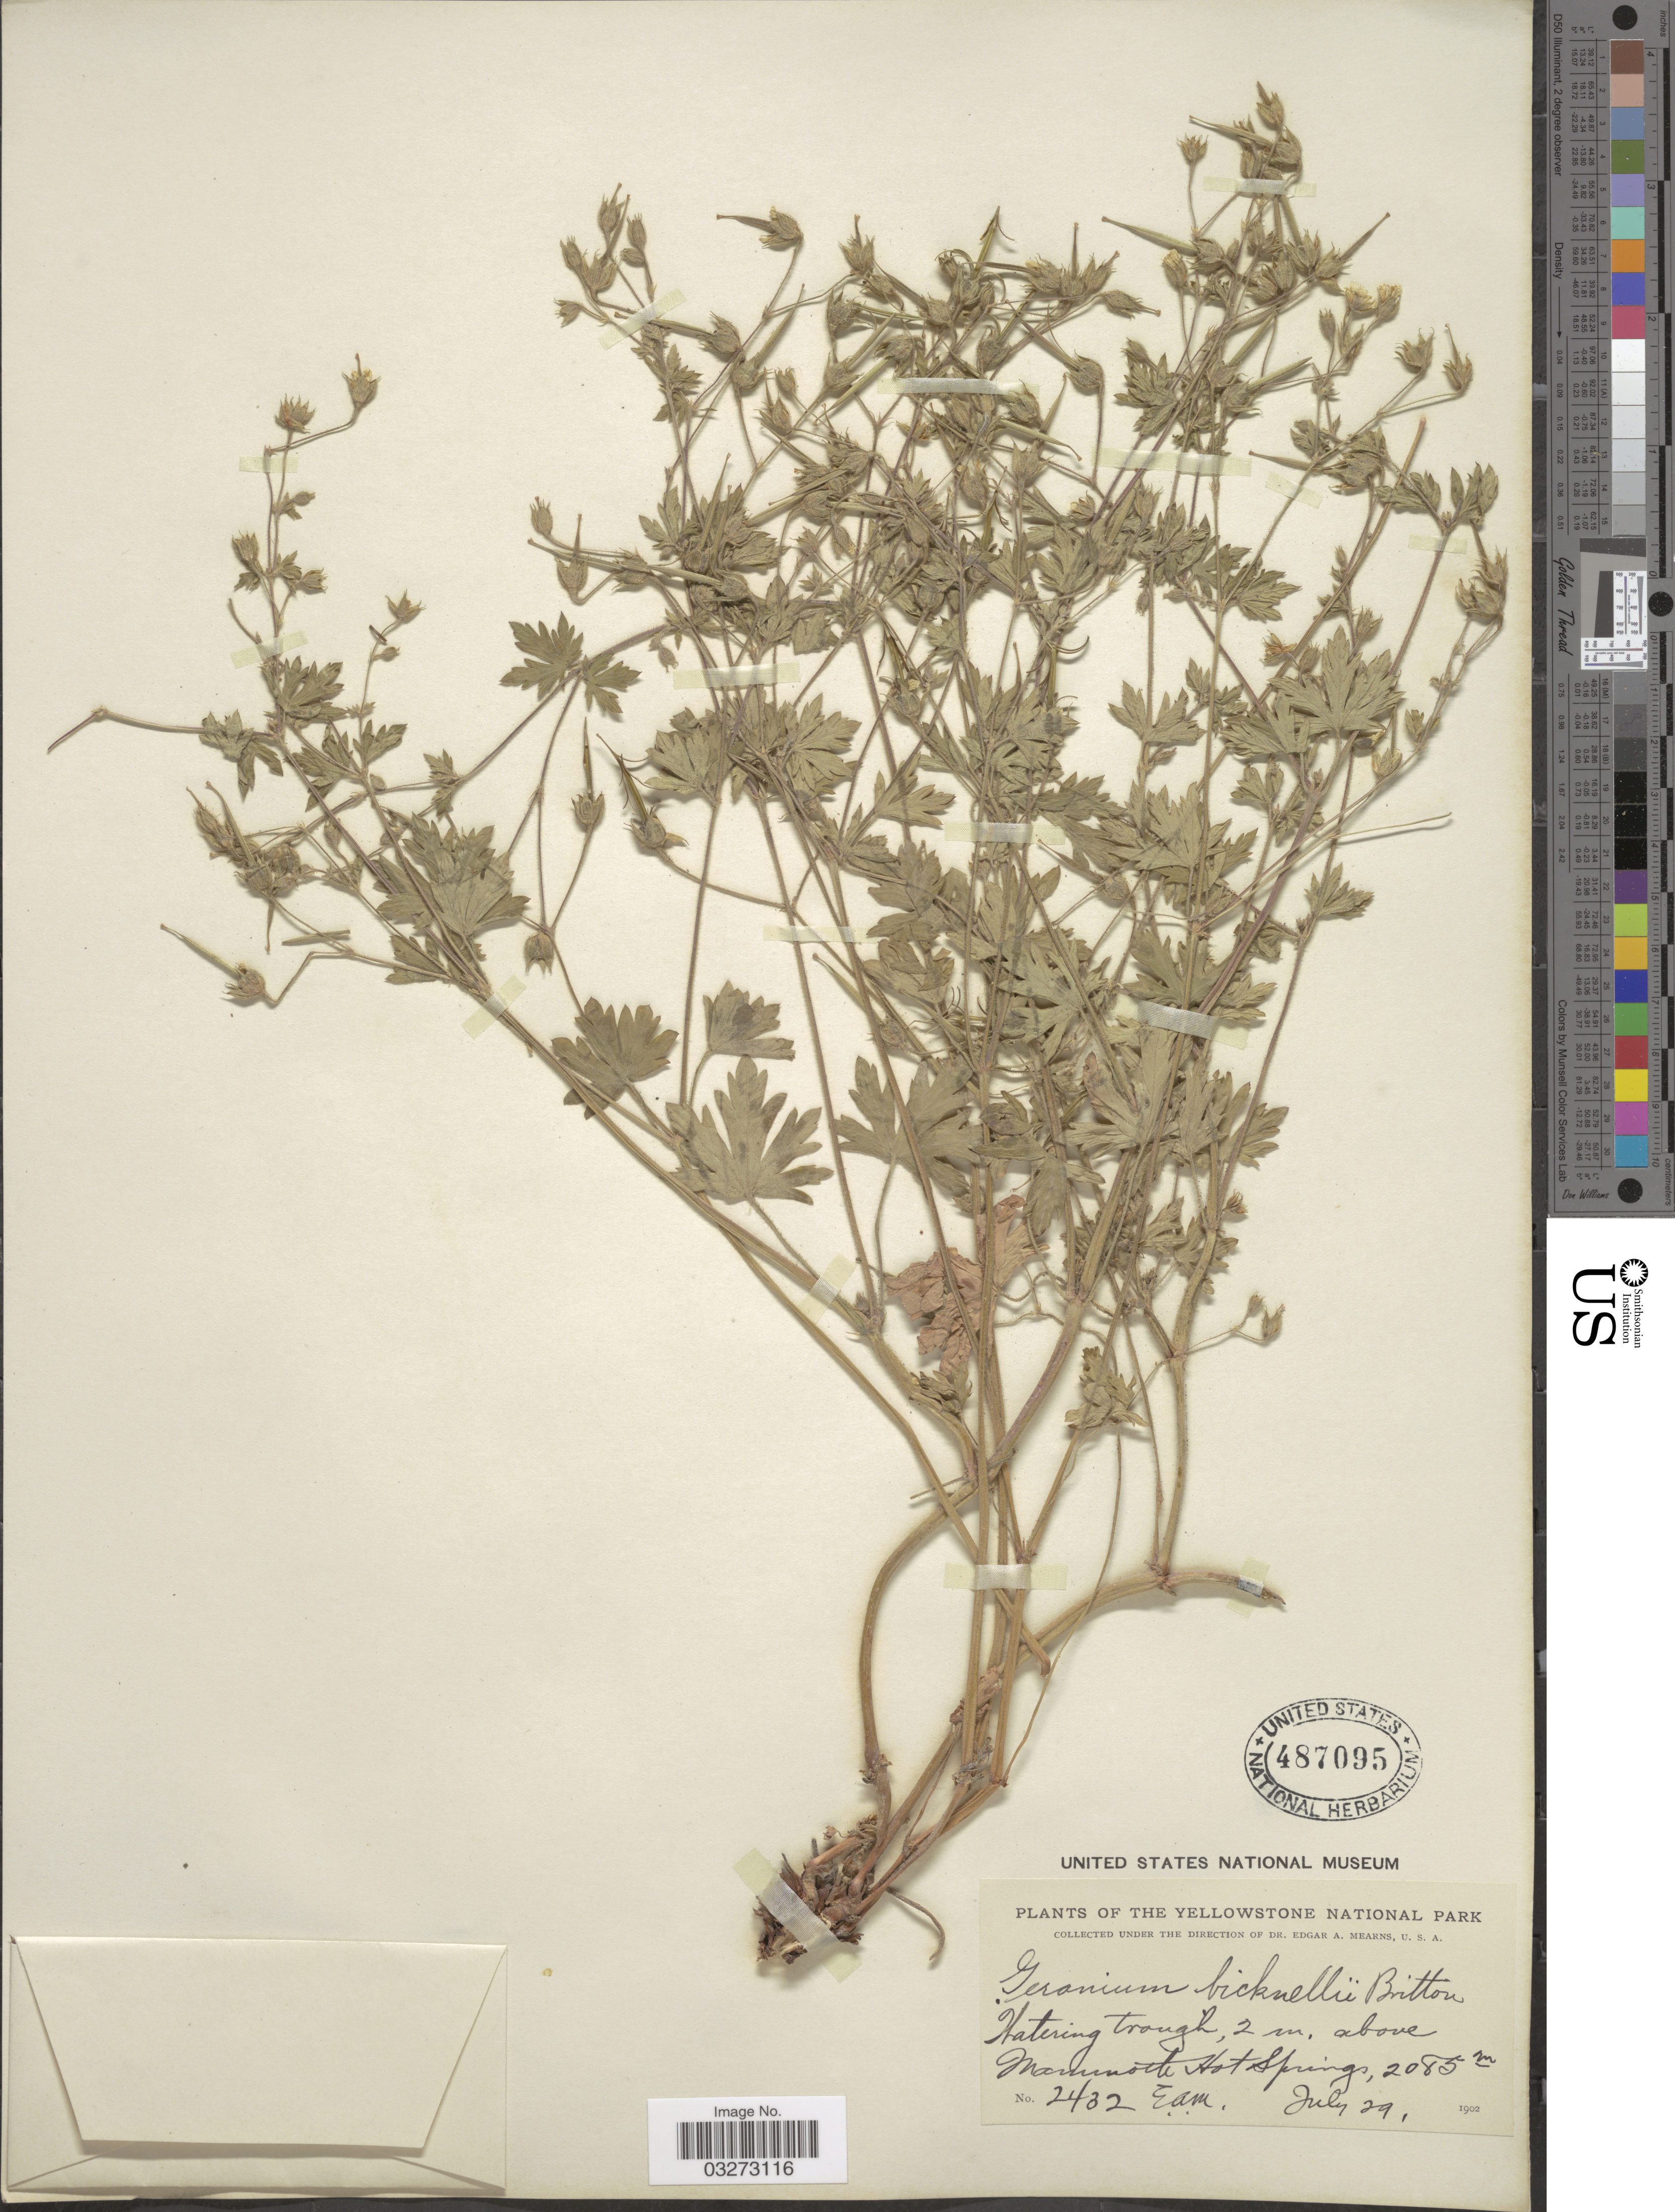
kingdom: Plantae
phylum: Tracheophyta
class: Magnoliopsida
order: Geraniales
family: Geraniaceae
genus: Geranium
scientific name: Geranium bicknellii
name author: Britton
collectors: E. A. Mearns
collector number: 2432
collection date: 1902-07-29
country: United States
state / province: Wyoming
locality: The Yellowstone National Park, above Mammoth Hot Springs.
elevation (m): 2085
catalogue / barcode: US 487095